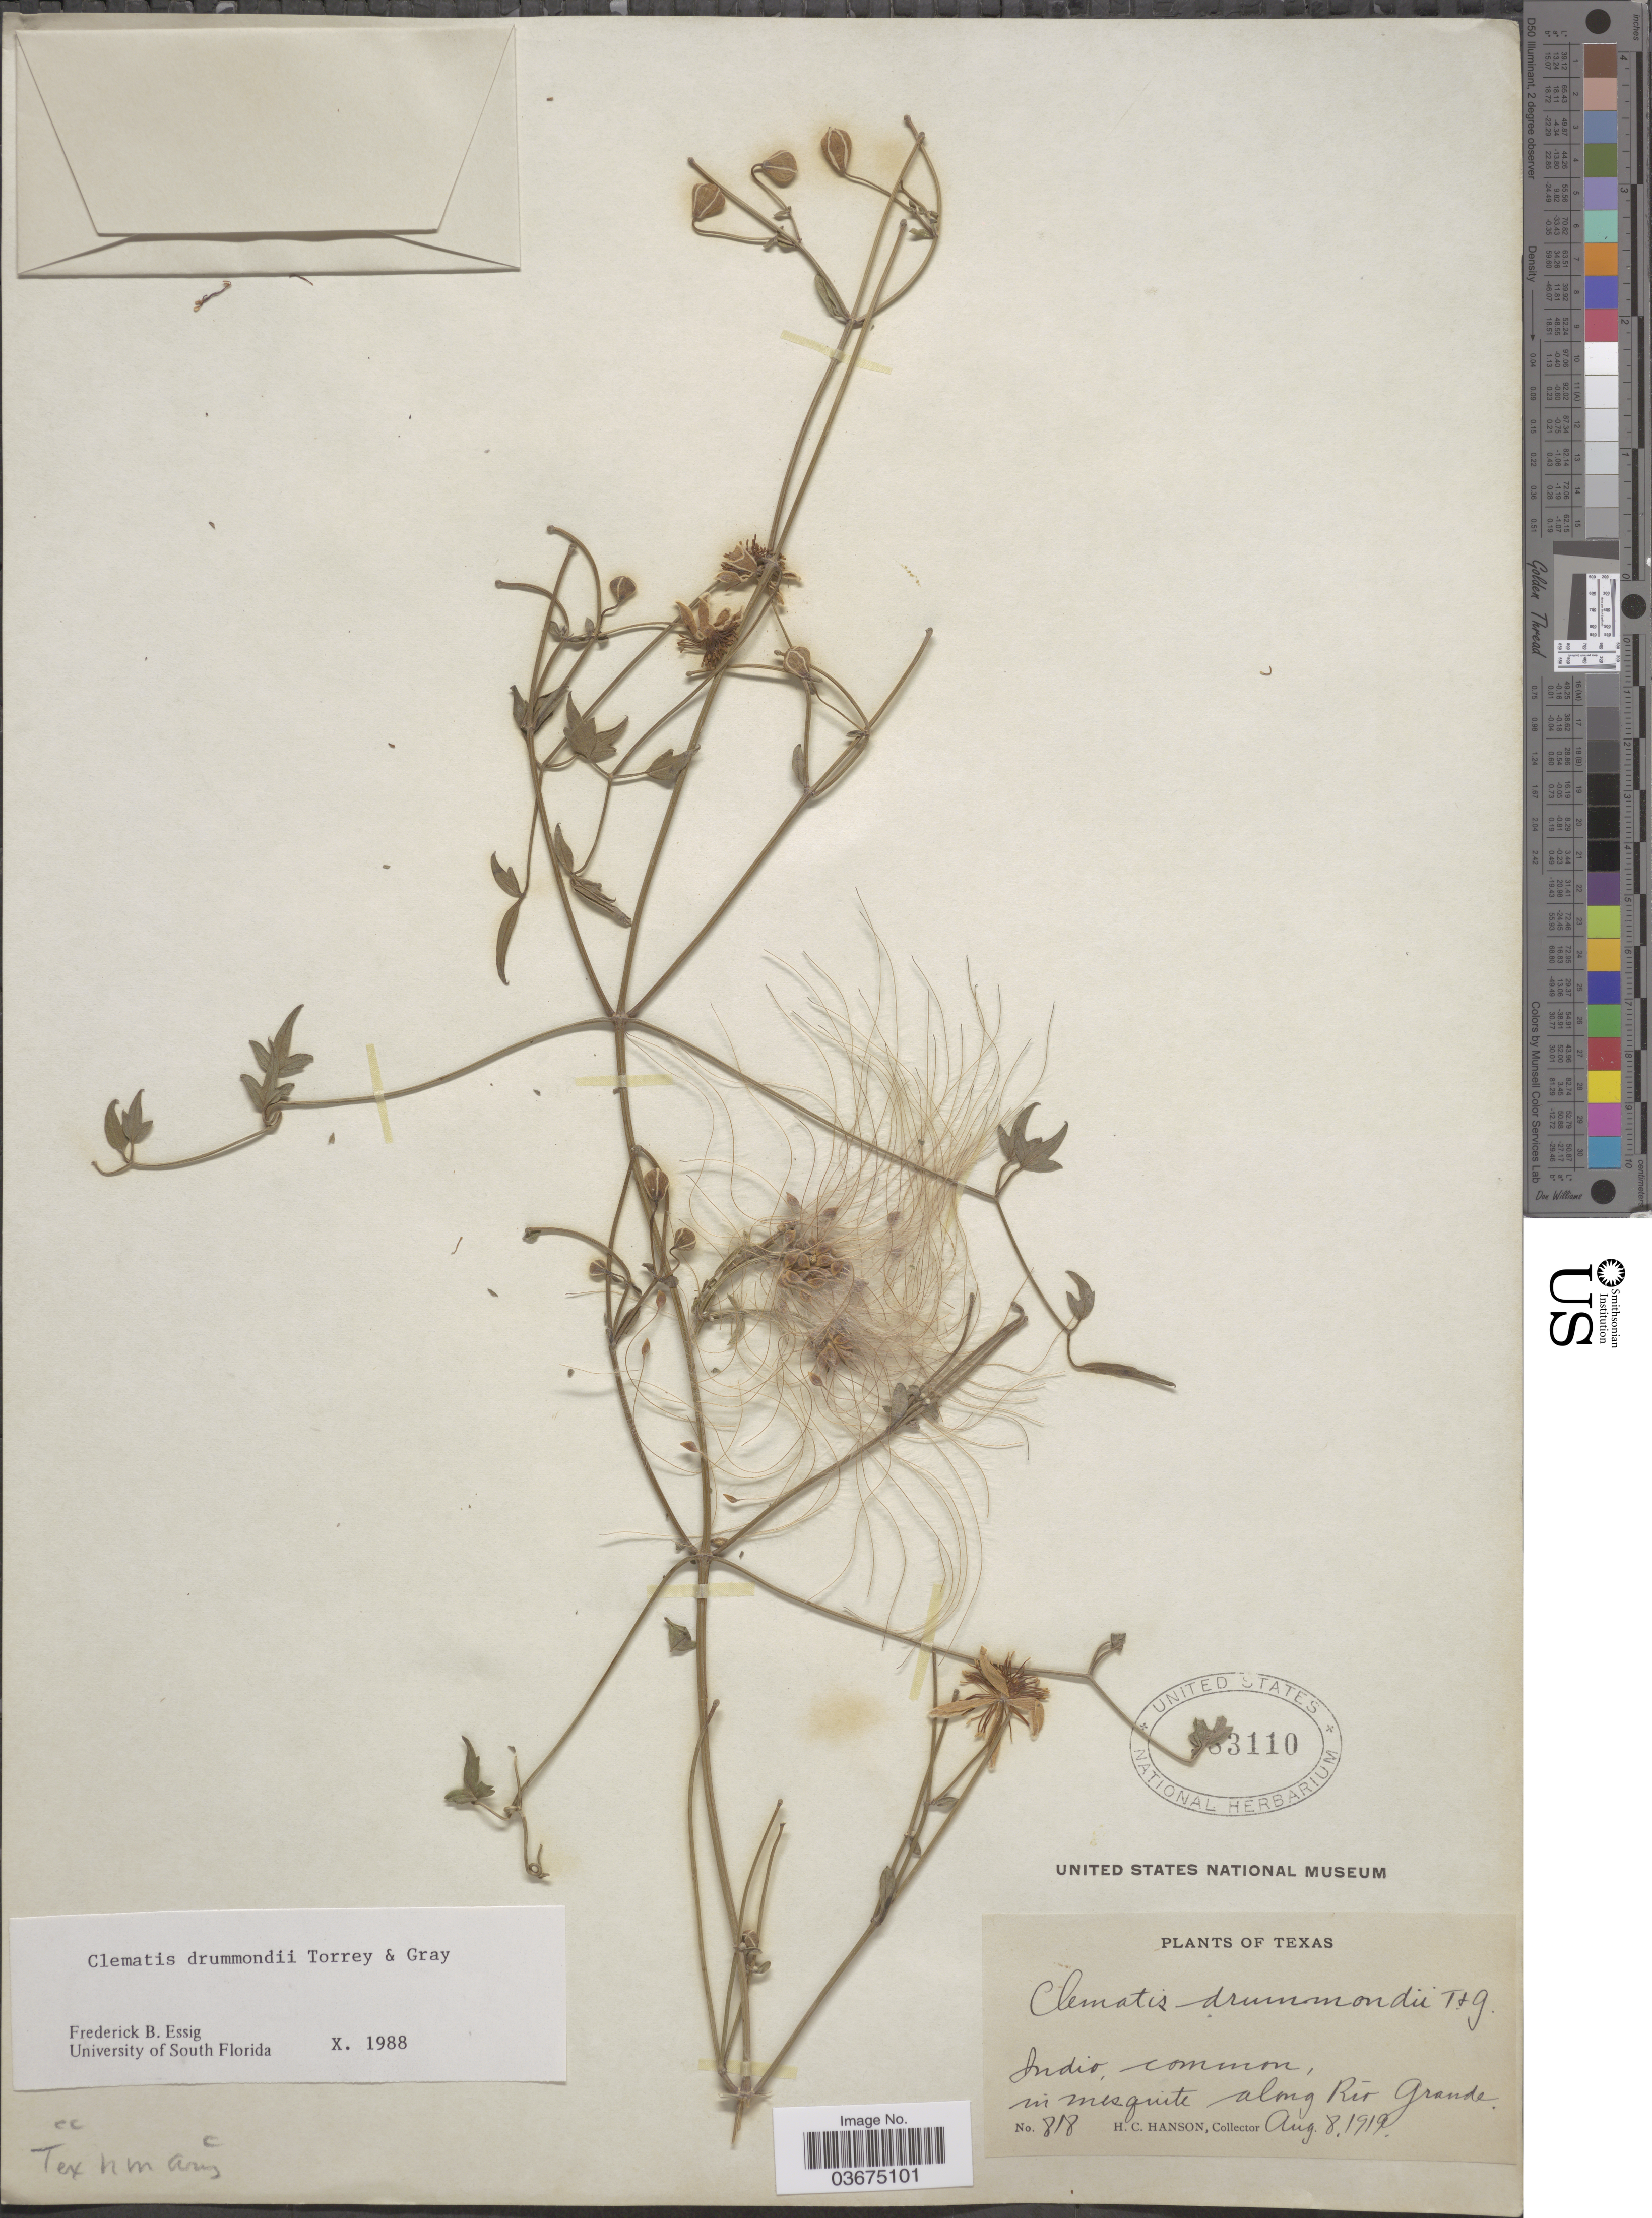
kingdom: Plantae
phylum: Tracheophyta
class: Magnoliopsida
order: Ranunculales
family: Ranunculaceae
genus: Clematis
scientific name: Clematis drummondii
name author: Torr. & A. Gray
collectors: H. Hanson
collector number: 818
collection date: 1919-08-08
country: United States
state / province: Texas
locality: Indio, common, in mesquite along Rio Grande.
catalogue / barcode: US 83110